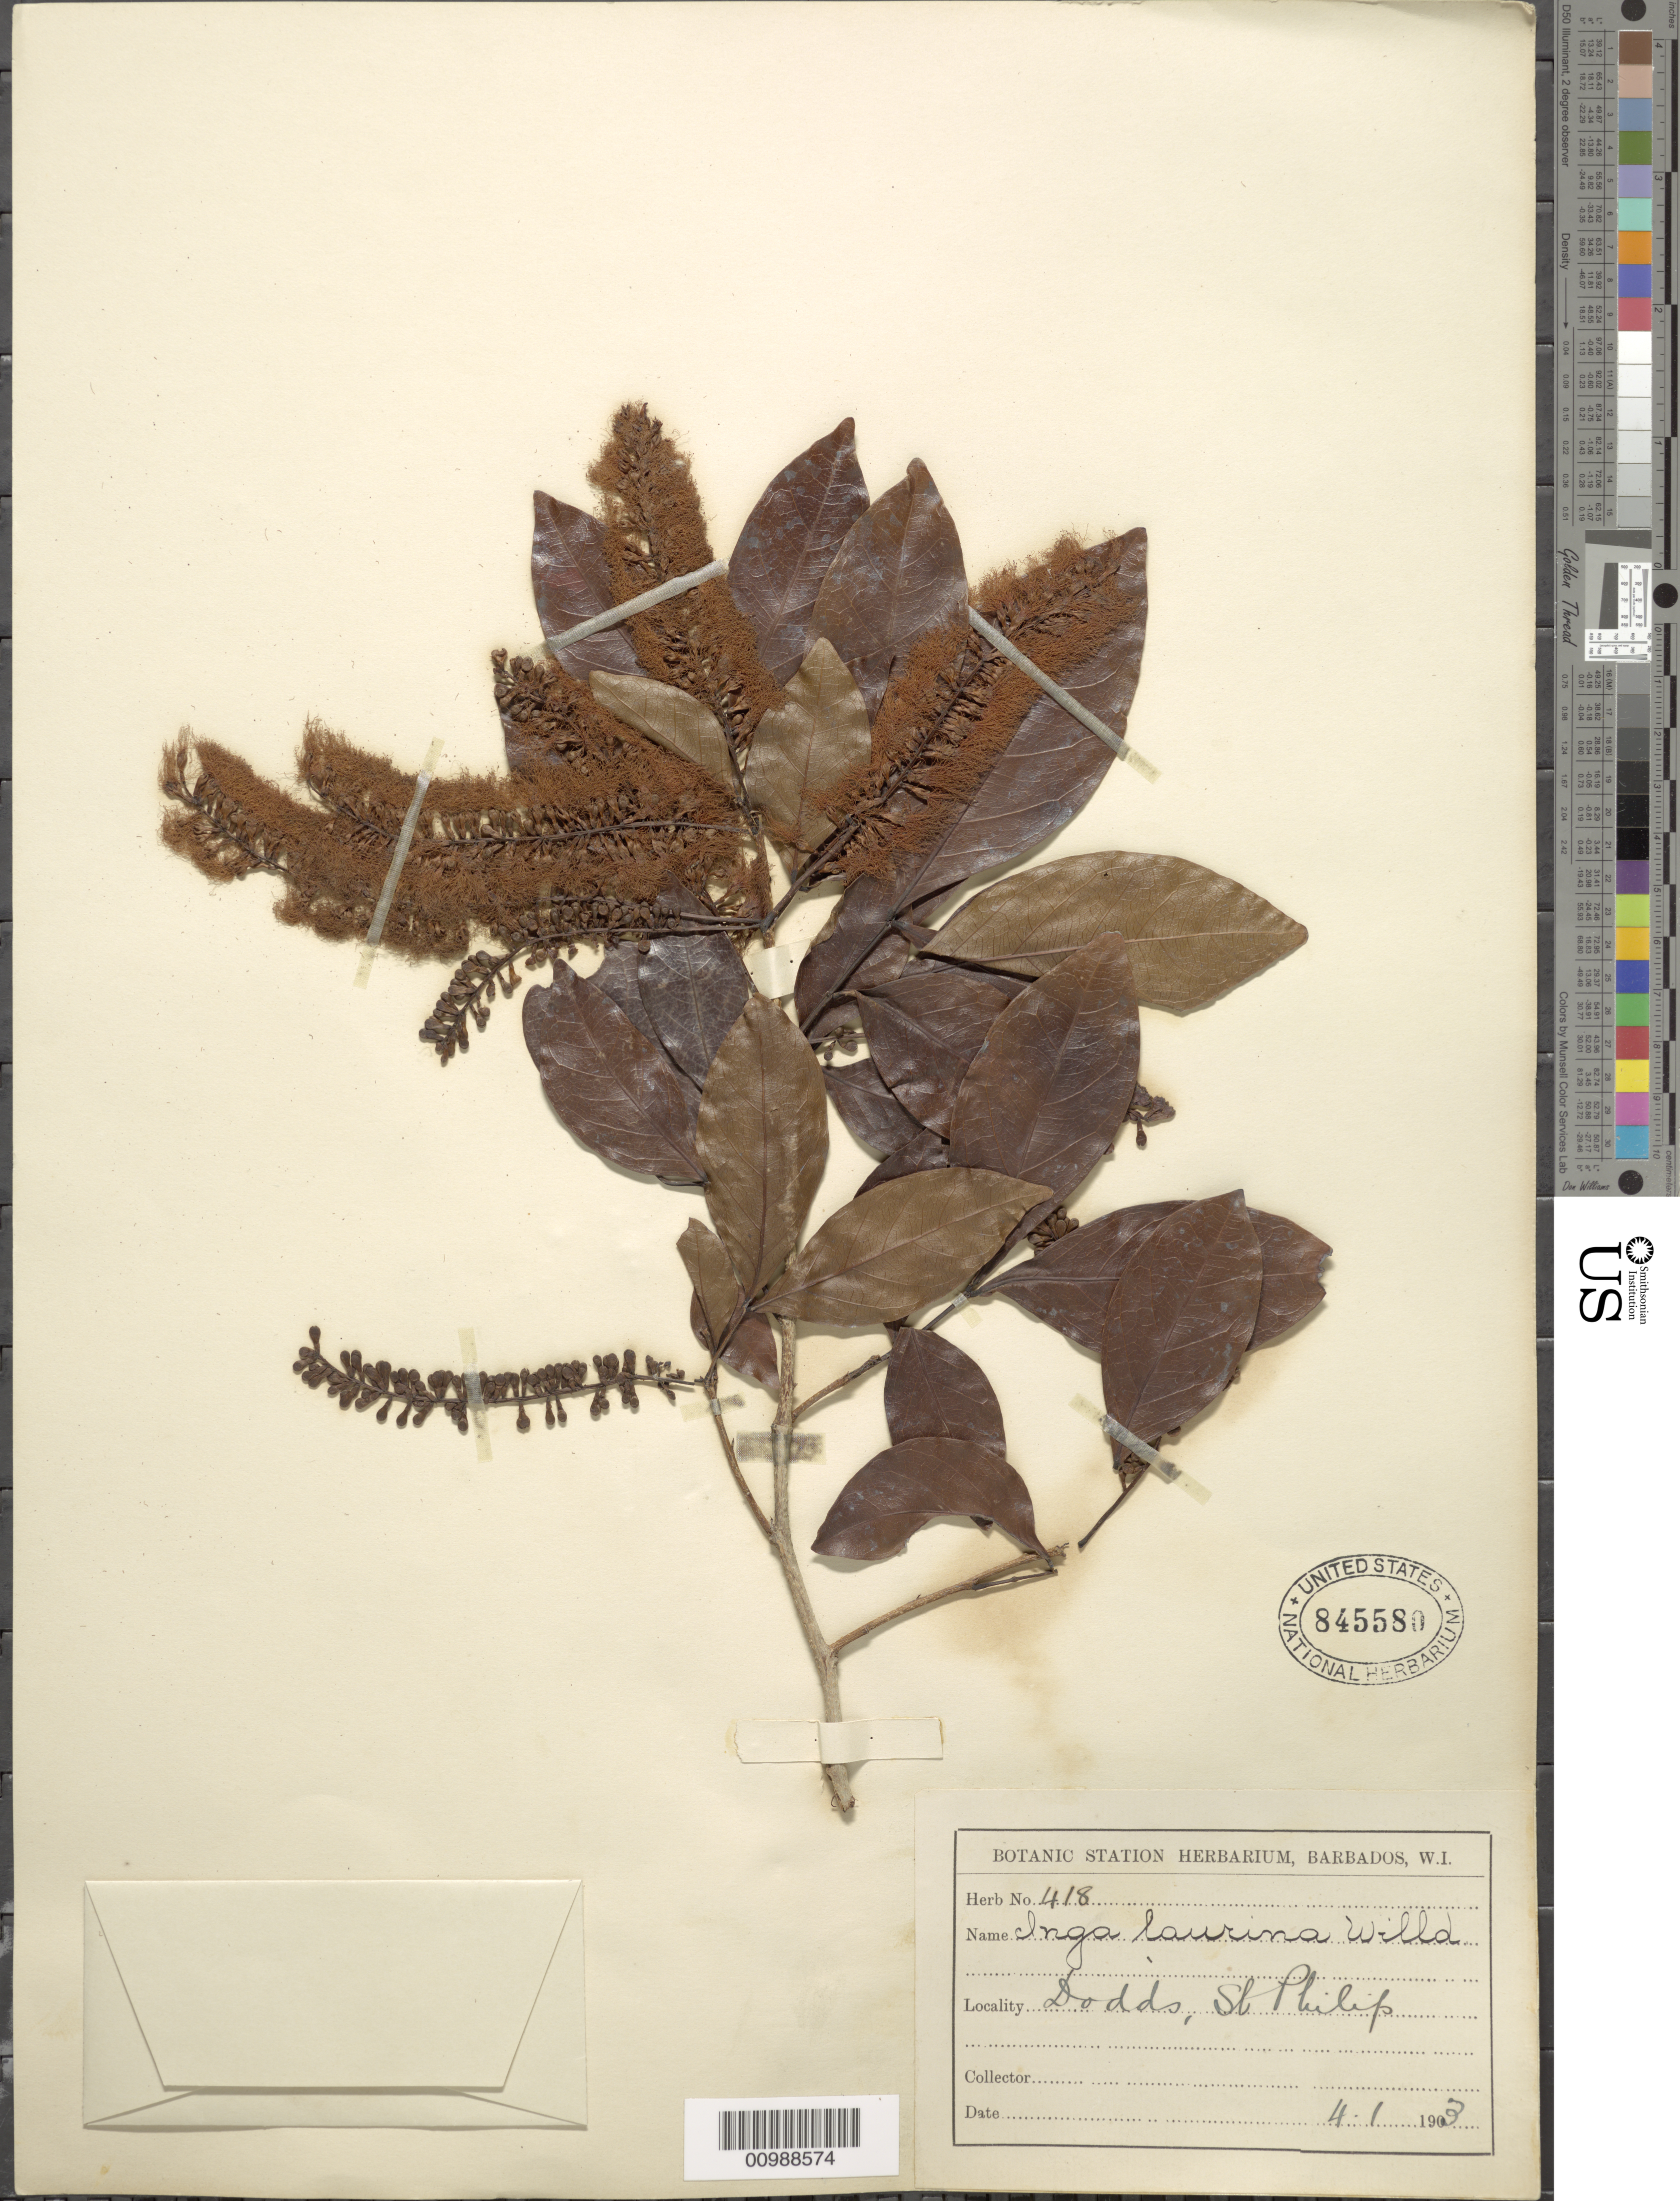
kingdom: Plantae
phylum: Tracheophyta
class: Magnoliopsida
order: Fabales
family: Fabaceae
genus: Inga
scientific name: Inga laurina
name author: (Sw.) Willd.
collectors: ex herb. Bot. Sta. Barbados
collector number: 418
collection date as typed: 04 Jan 1903 or01 Apr 1903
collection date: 1903-01-04 or 1903-04-01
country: Barbados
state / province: Saint Philip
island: Barbados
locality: Dodds.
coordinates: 0 N, 0 E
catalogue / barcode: US 845580